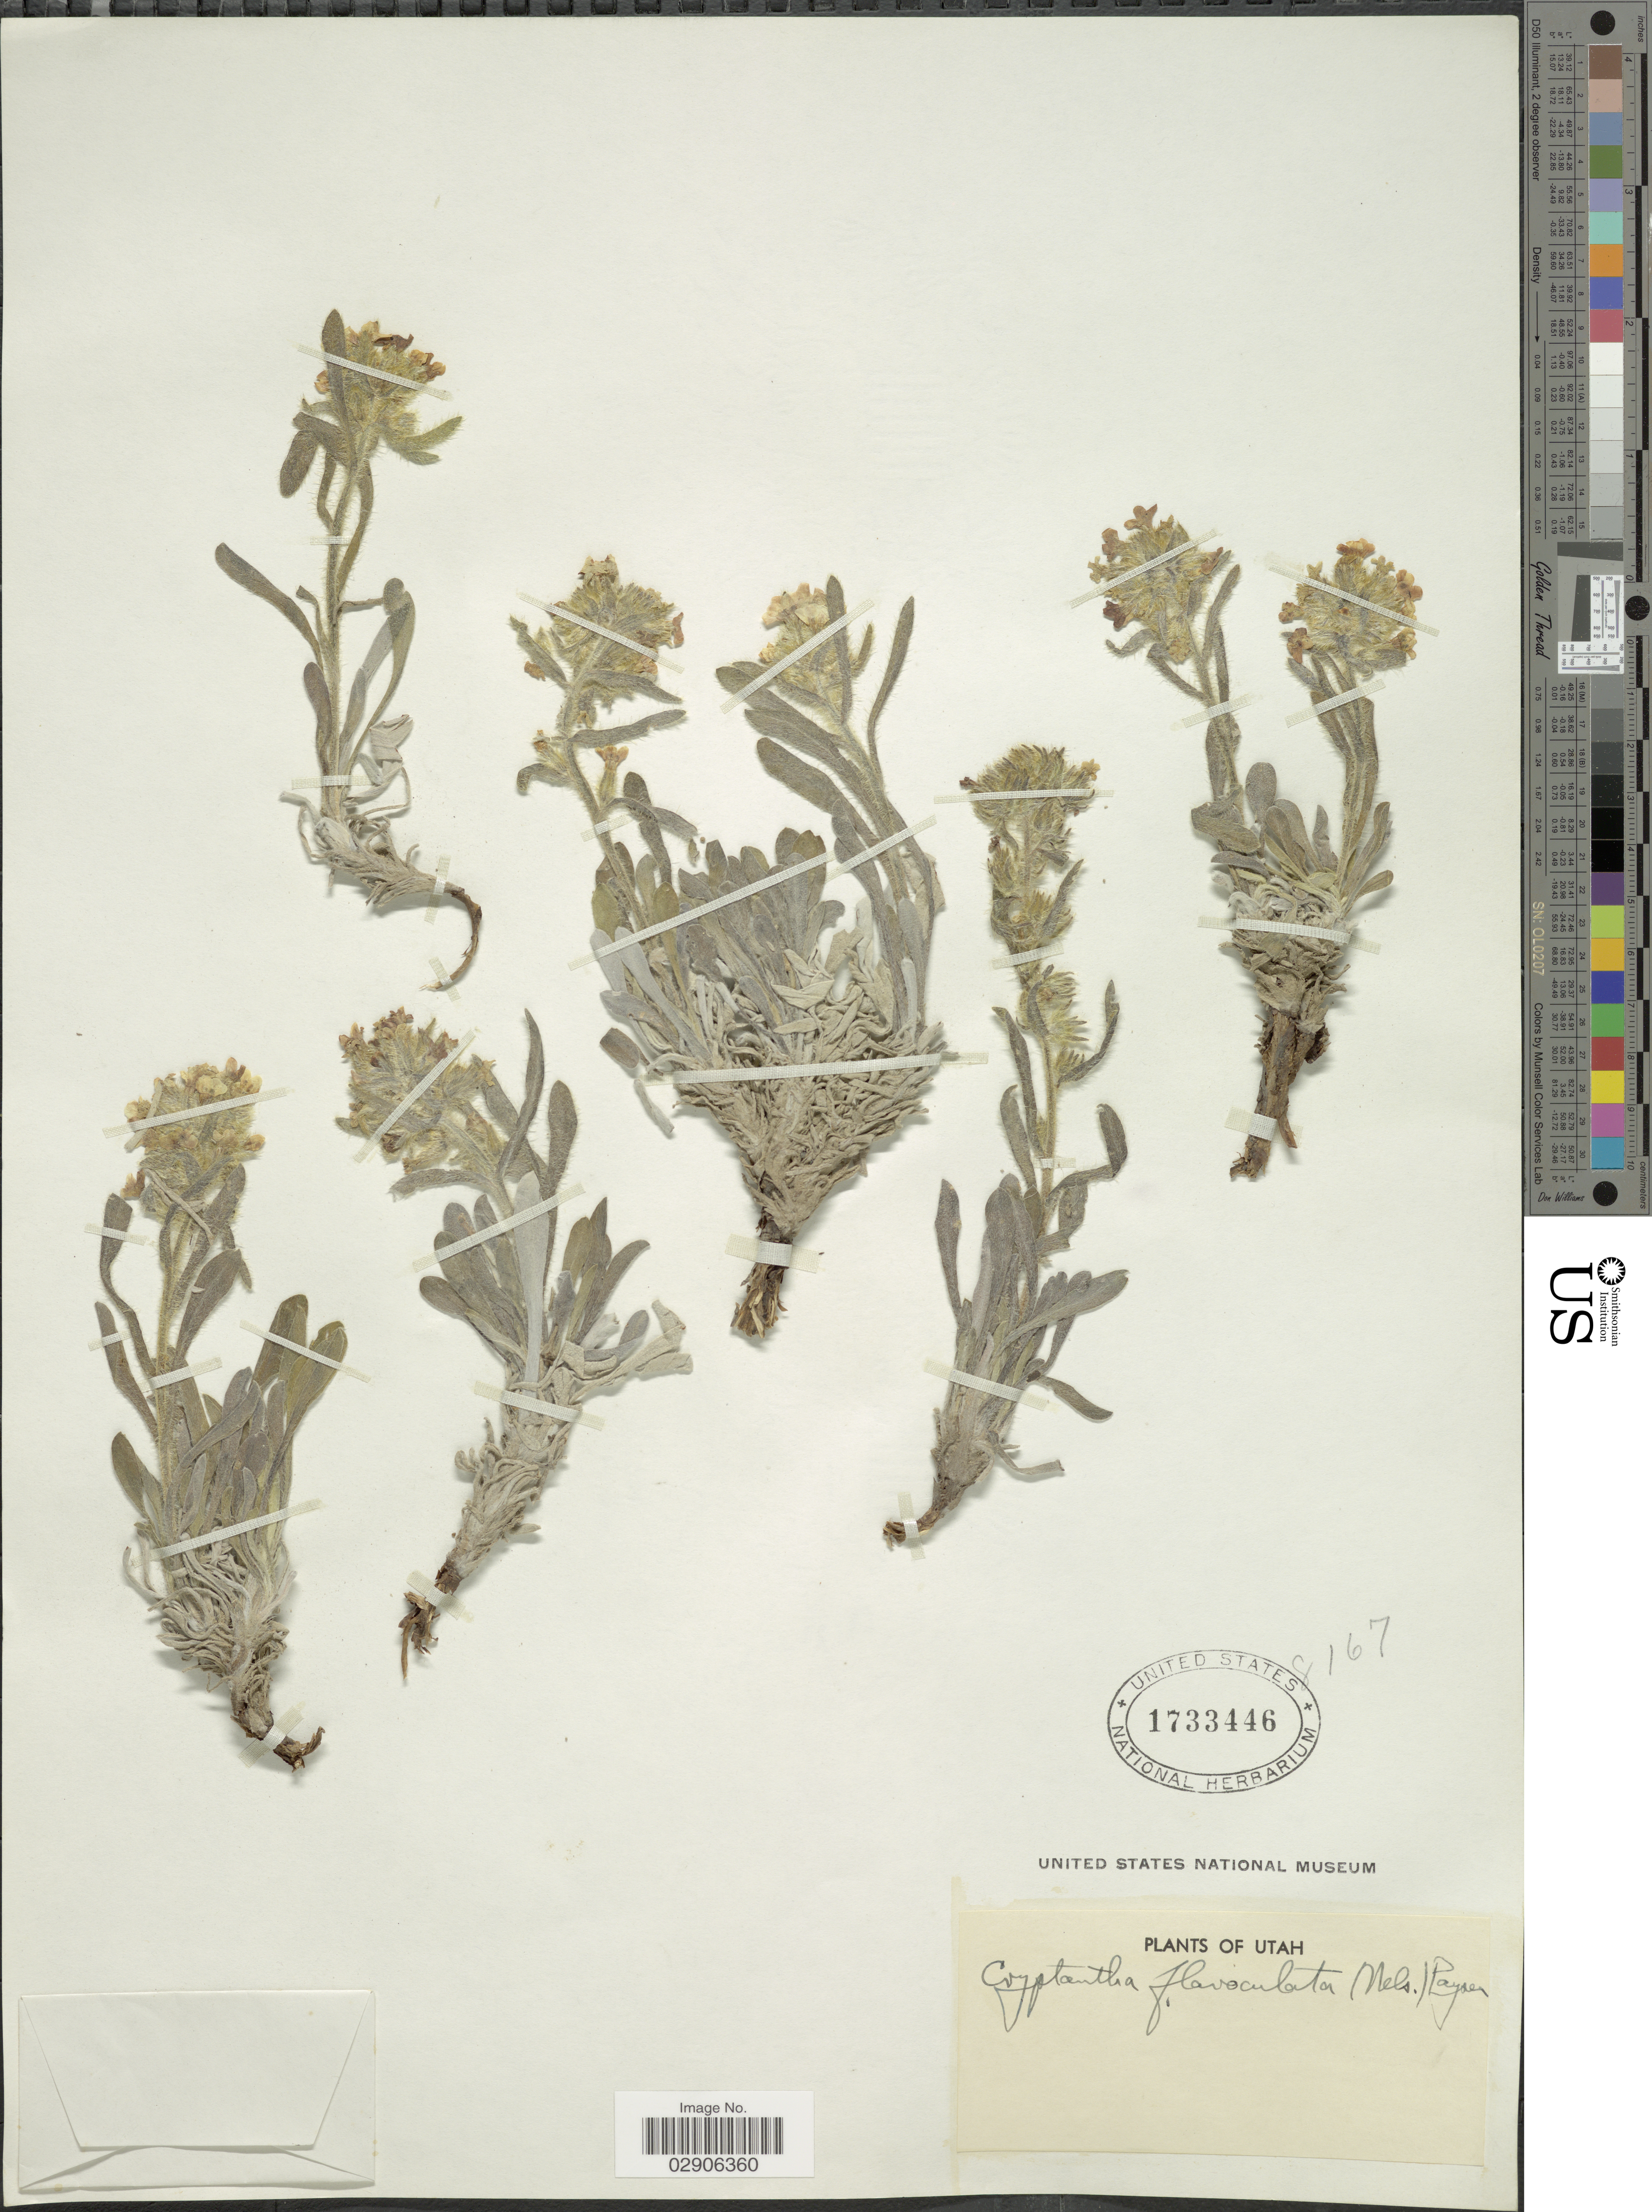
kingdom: Plantae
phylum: Tracheophyta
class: Magnoliopsida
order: Boraginales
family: Boraginaceae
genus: Cryptantha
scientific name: Cryptantha flavoculata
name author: (A. Nelson) Payson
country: United States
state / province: Utah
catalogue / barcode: US 1733446